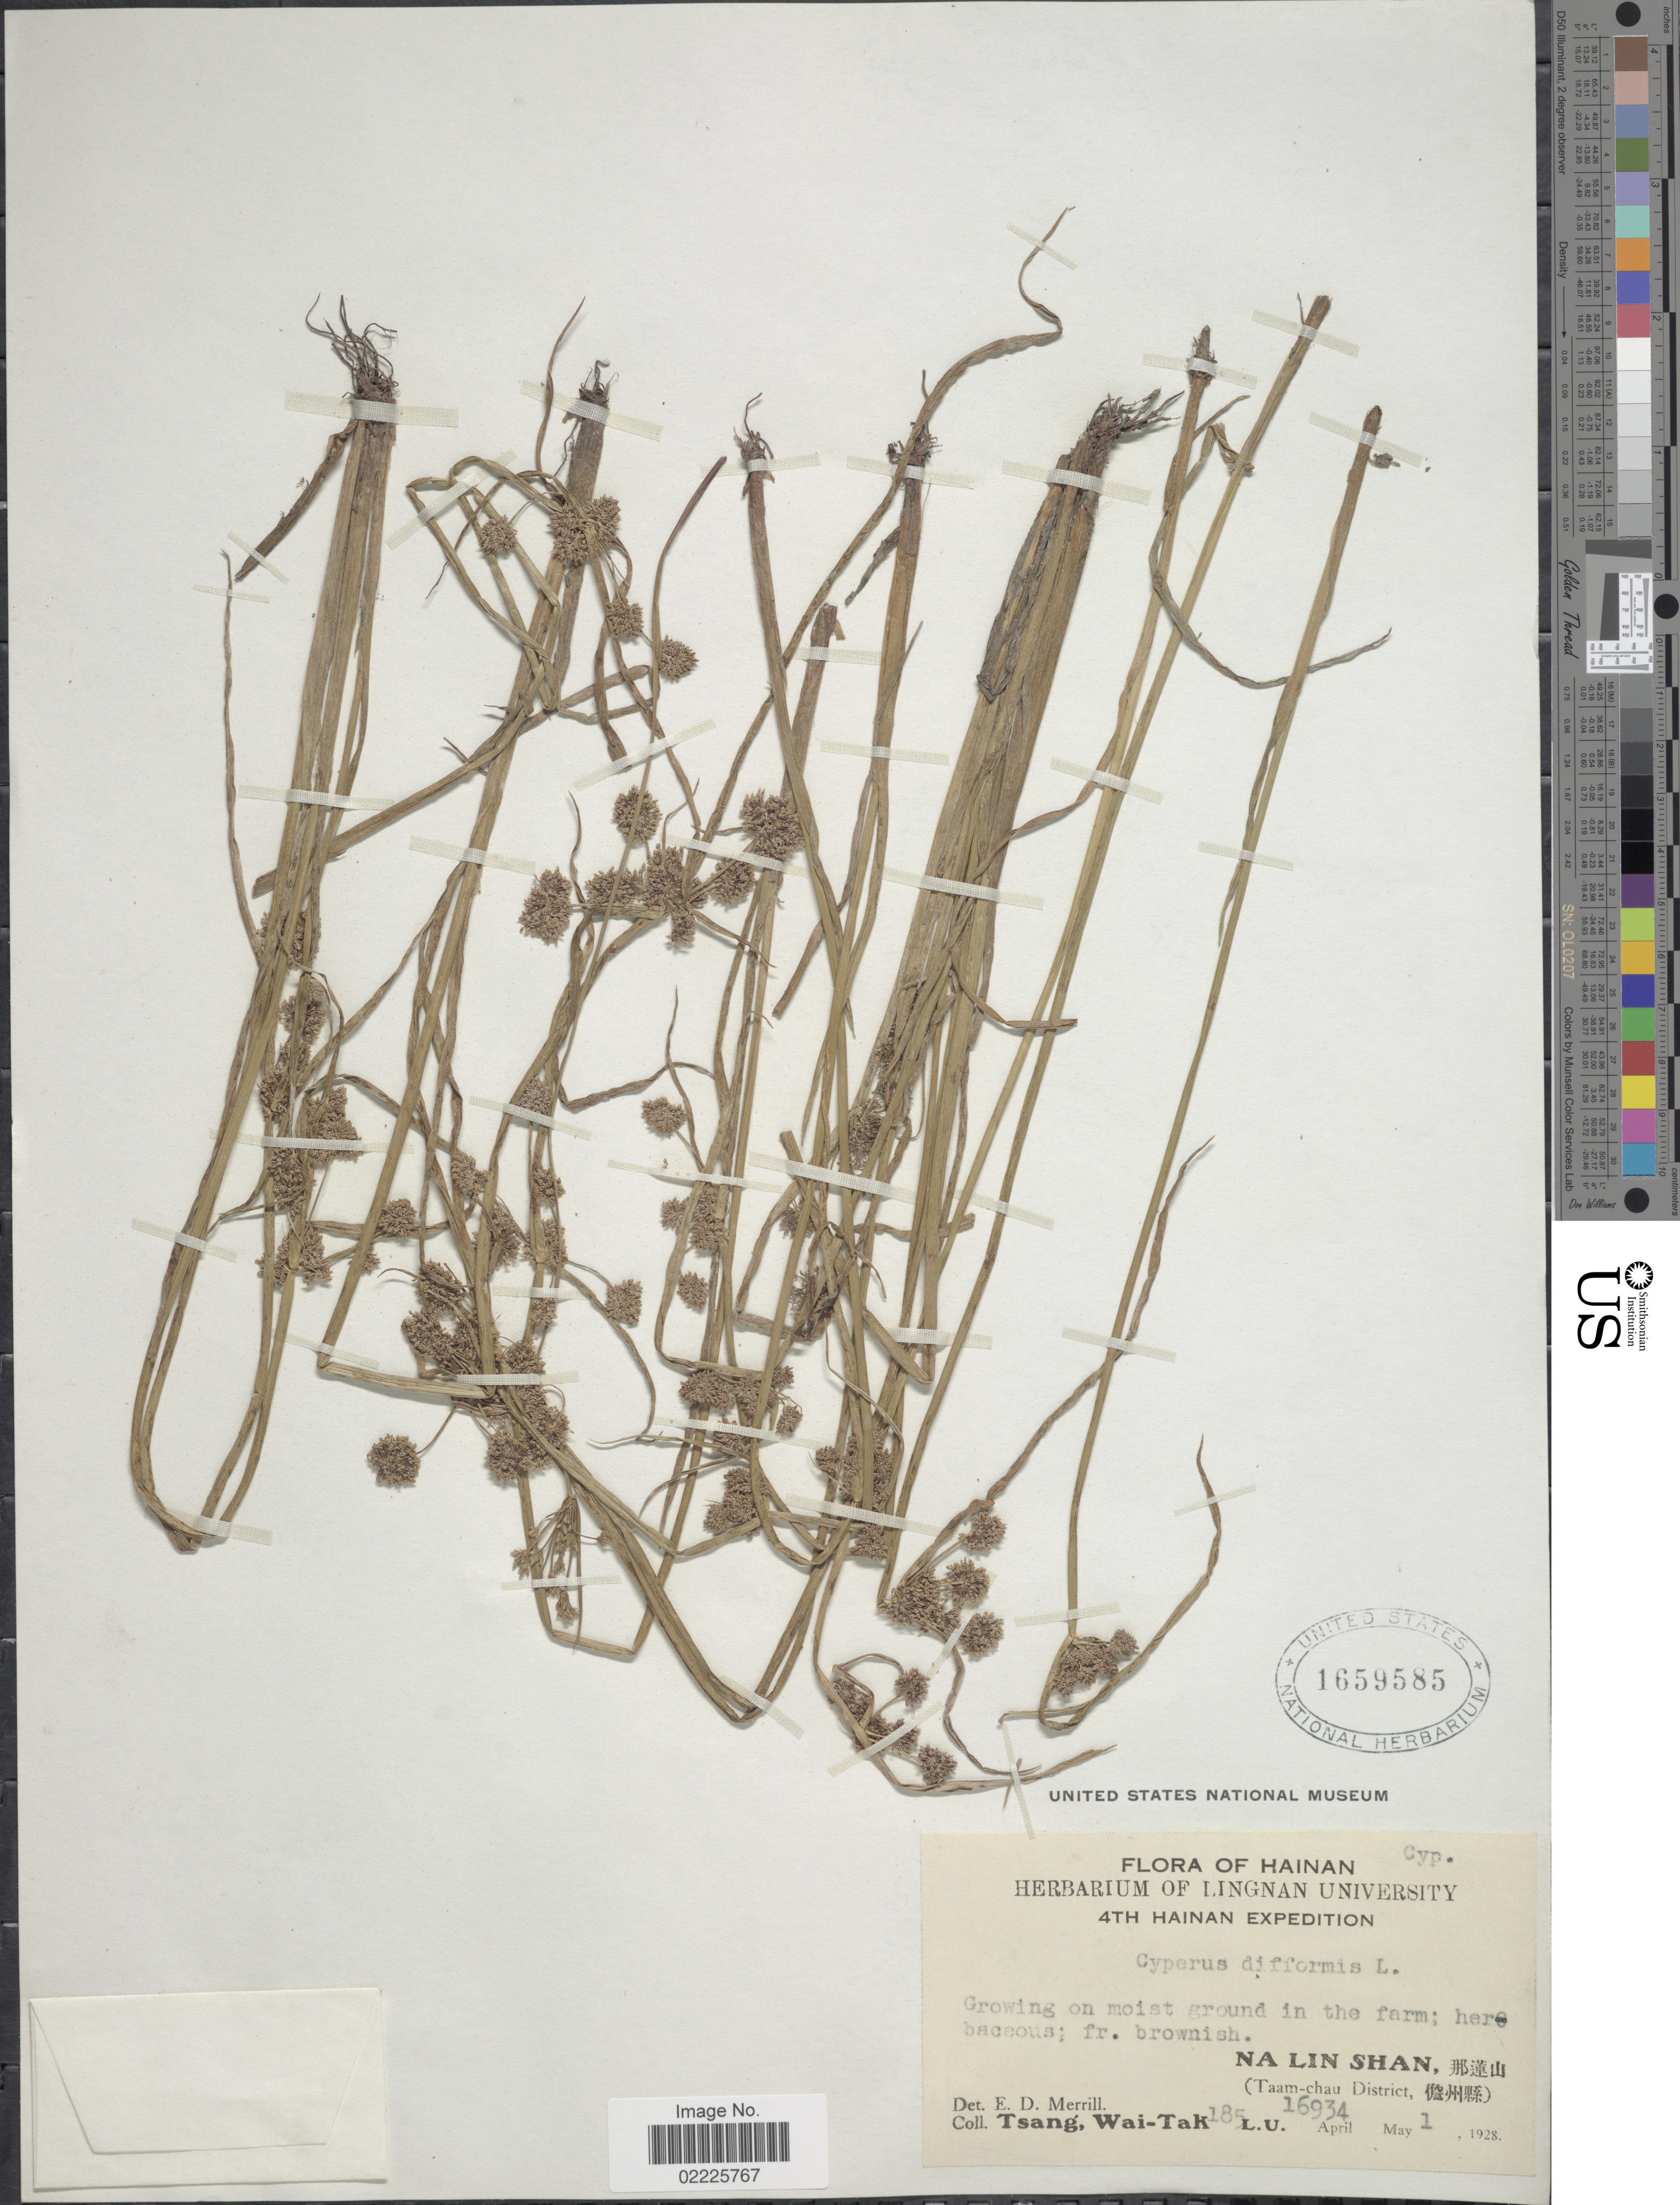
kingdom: Plantae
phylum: Tracheophyta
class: Liliopsida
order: Poales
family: Cyperaceae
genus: Cyperus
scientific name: Cyperus difformis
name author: L.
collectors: W. T. Tsang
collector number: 185/L.U. 16934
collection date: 1928-05-01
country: China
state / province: Hainan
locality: Na Lin Shan (Taam-chau District).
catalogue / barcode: US 1659585